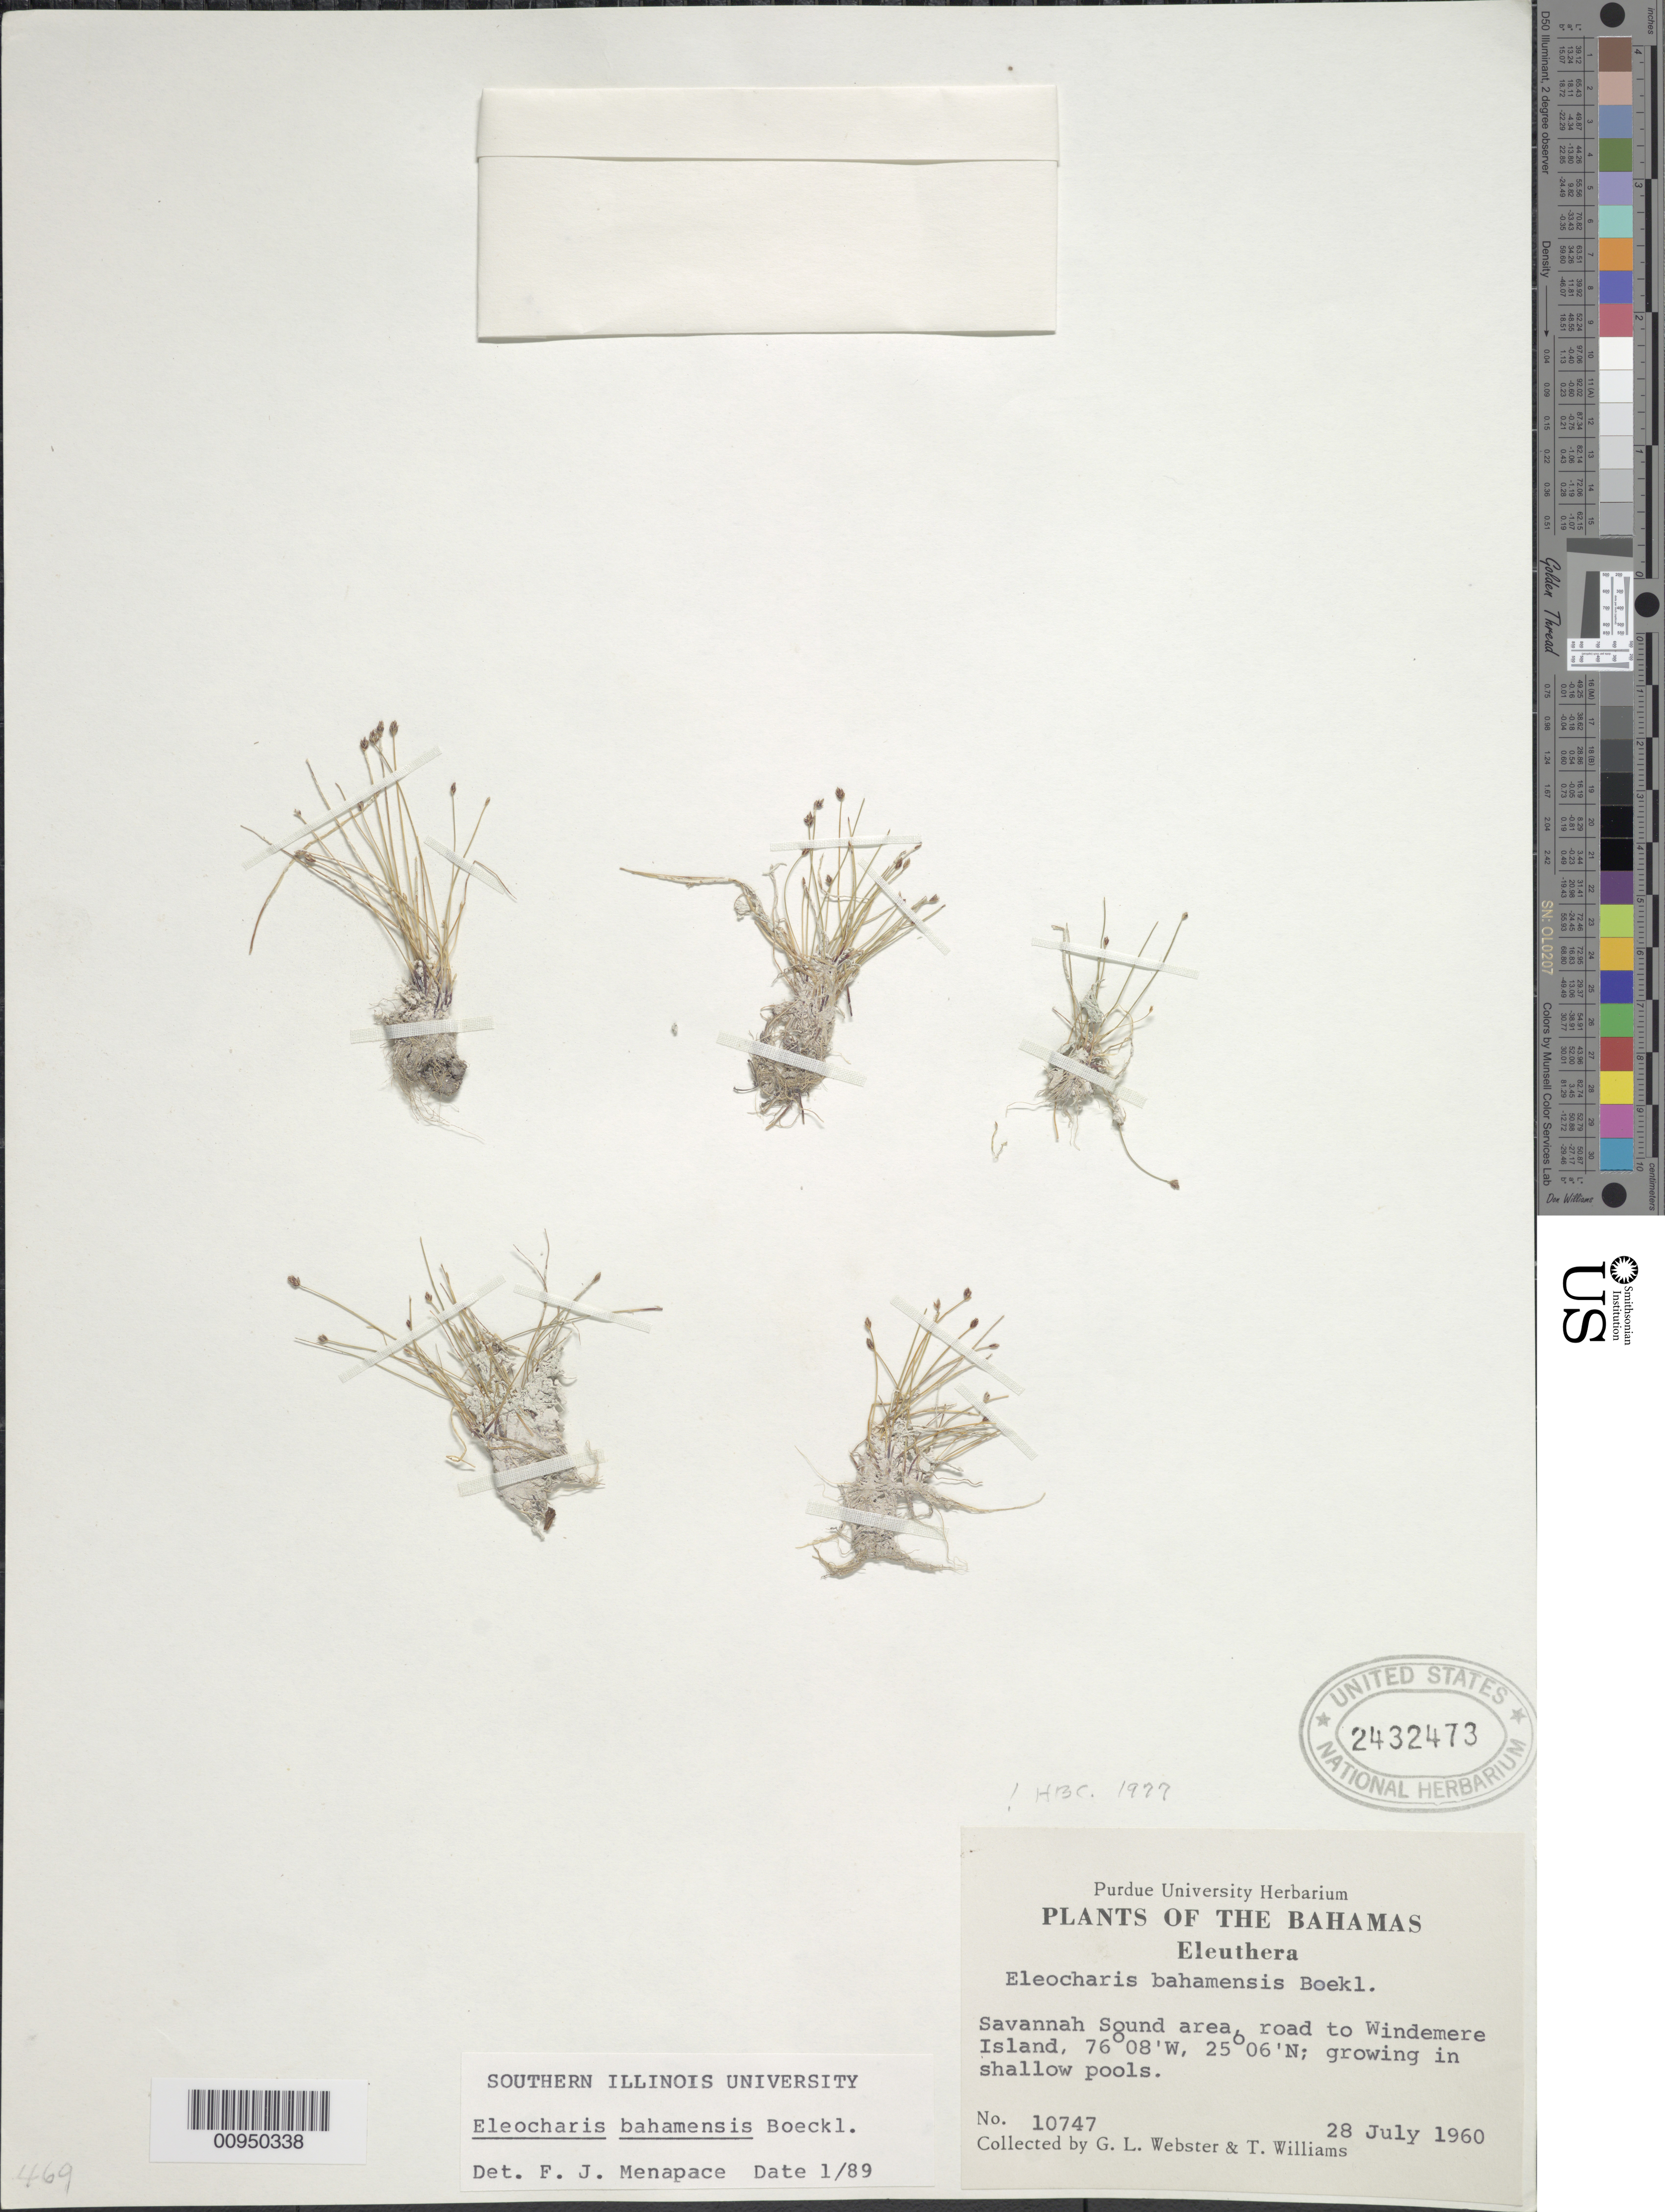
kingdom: Plantae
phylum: Tracheophyta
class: Liliopsida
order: Poales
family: Cyperaceae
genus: Eleocharis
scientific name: Eleocharis bahamensis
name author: Boeckeler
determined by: Menapace, F. J.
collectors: G. L. Webster & T. Williams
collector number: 10747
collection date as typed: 28 Jul 1960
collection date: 1960-07-28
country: Bahamas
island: Eleuthera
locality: Savannah Sound area, road to Windemere Island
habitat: Growing in shallow pools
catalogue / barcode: US 2432473